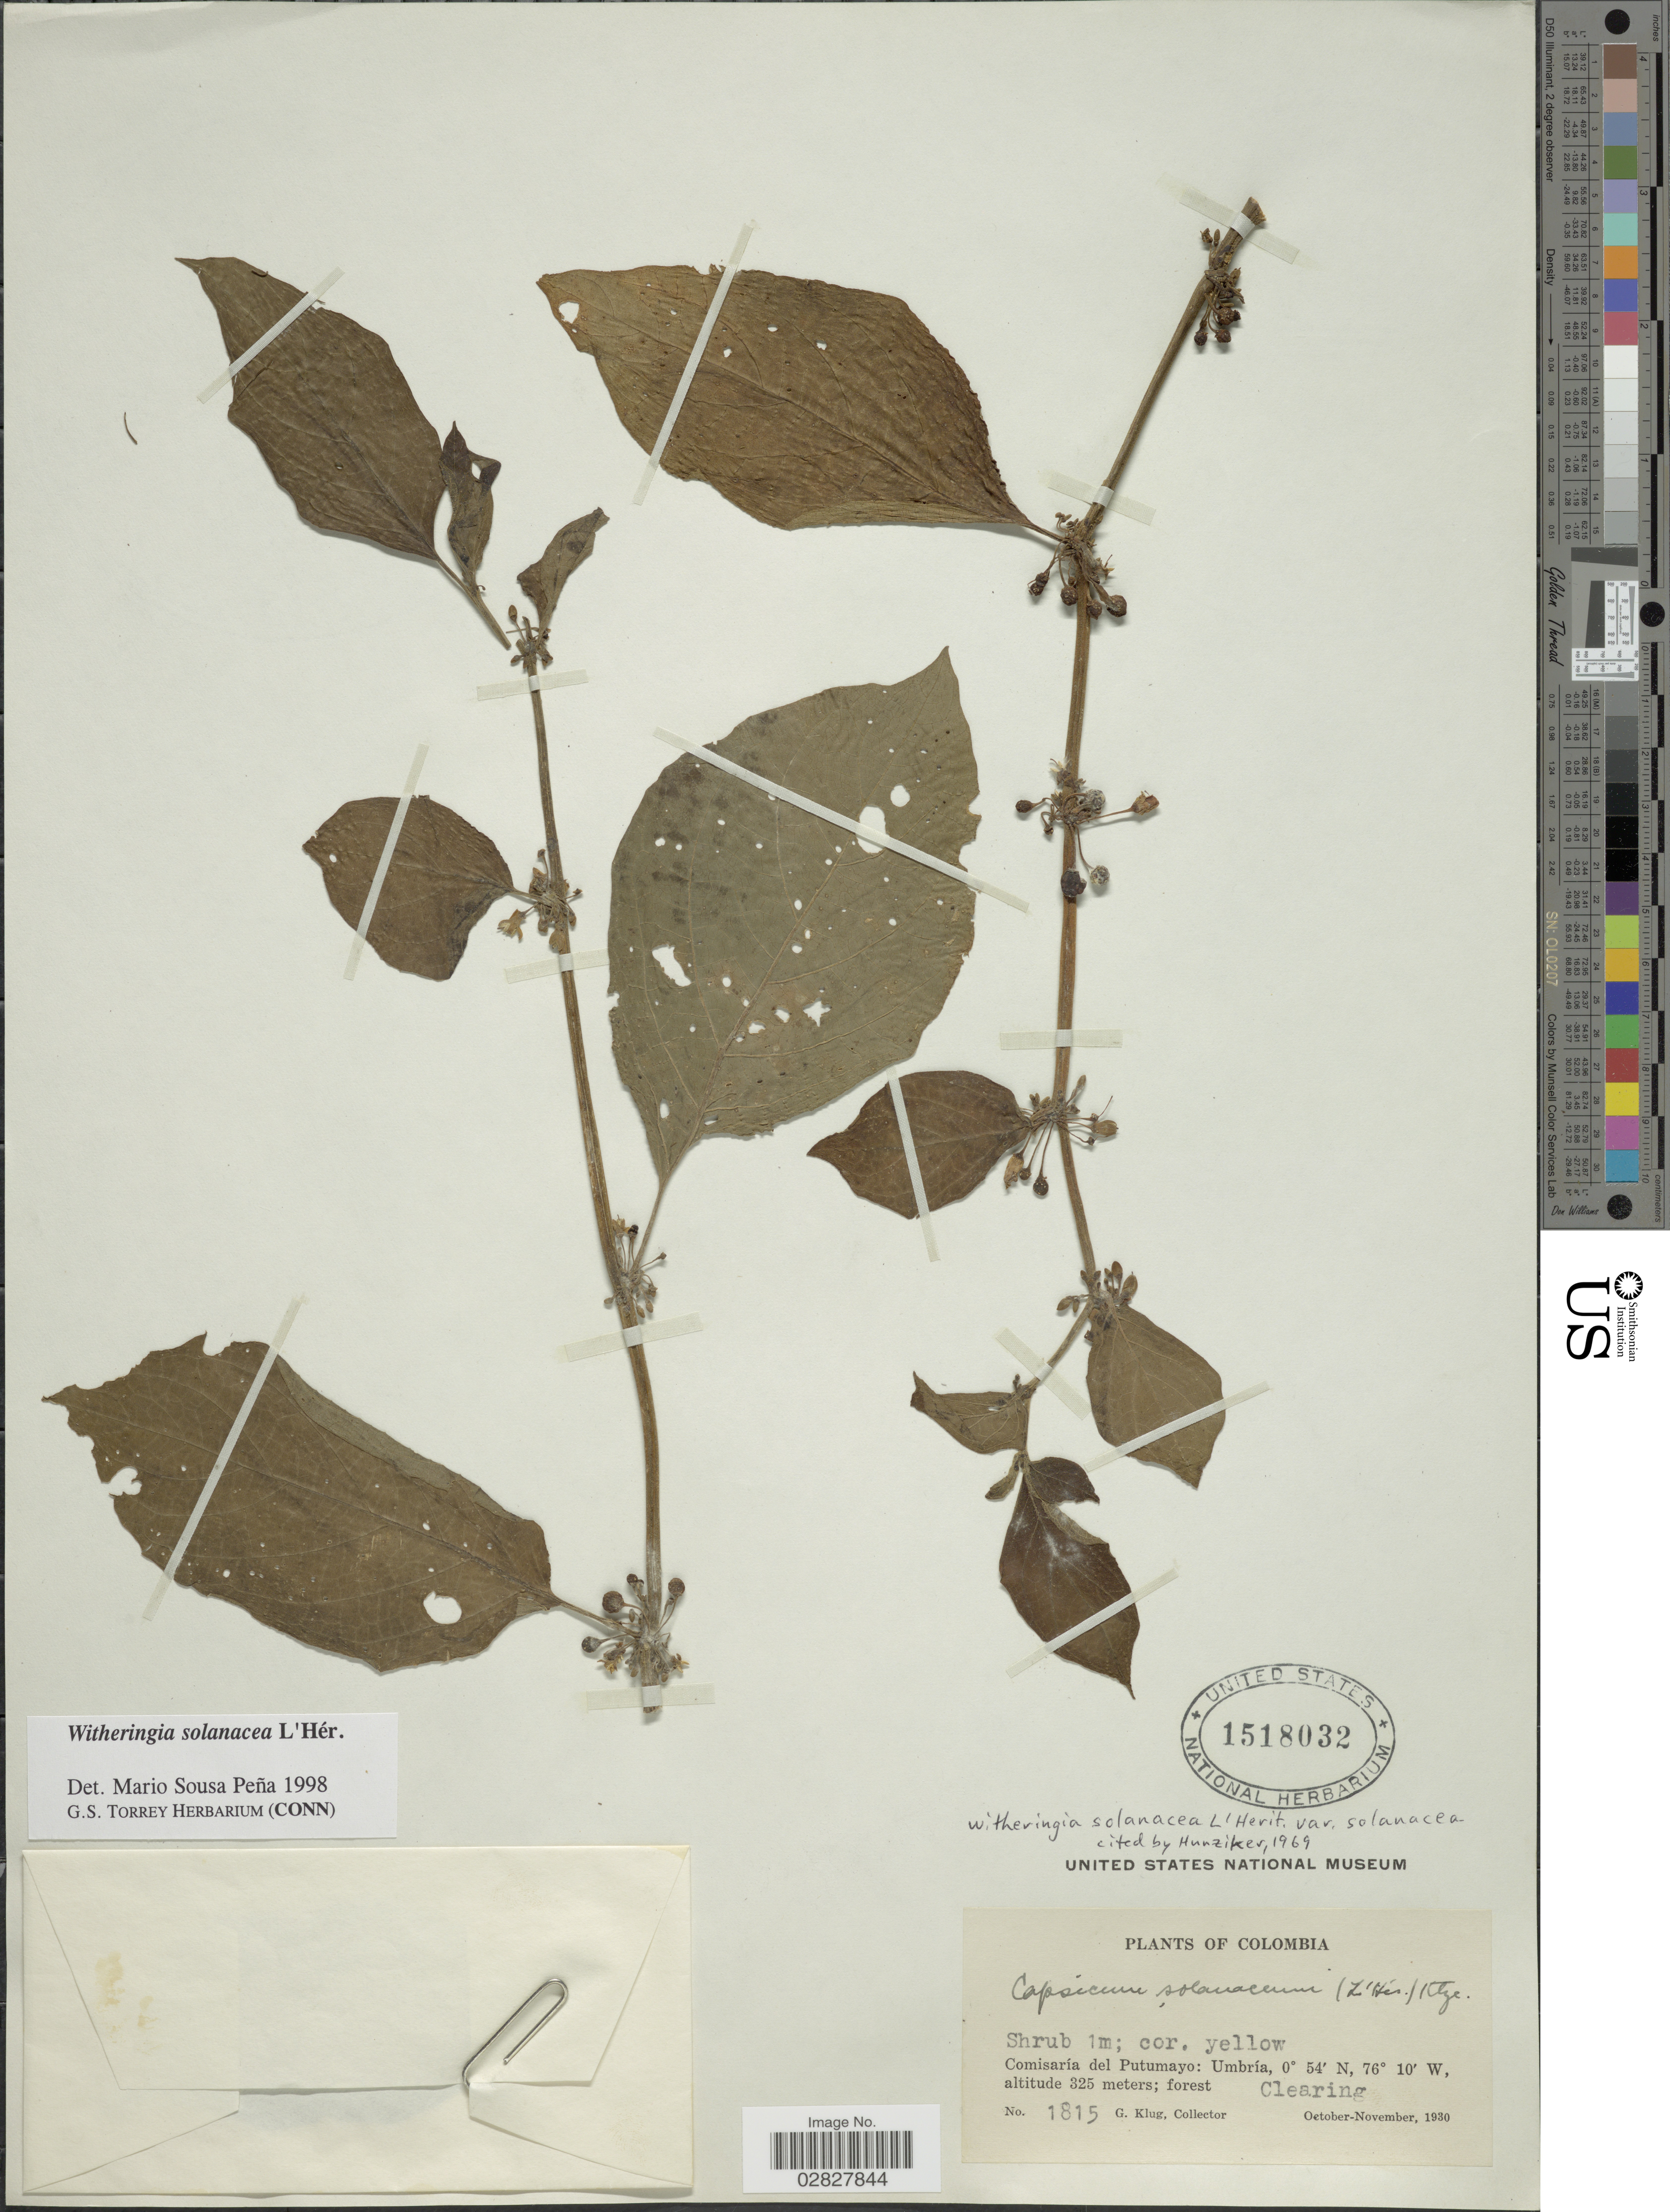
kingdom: Plantae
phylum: Tracheophyta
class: Magnoliopsida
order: Solanales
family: Solanaceae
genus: Witheringia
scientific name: Witheringia solanacea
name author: L'Hér.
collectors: G. Klug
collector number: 1815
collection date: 1930-10/1930-11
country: Colombia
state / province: Putumayo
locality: Comisaría del Putumayo: Umbría.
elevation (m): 325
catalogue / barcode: US 1518032